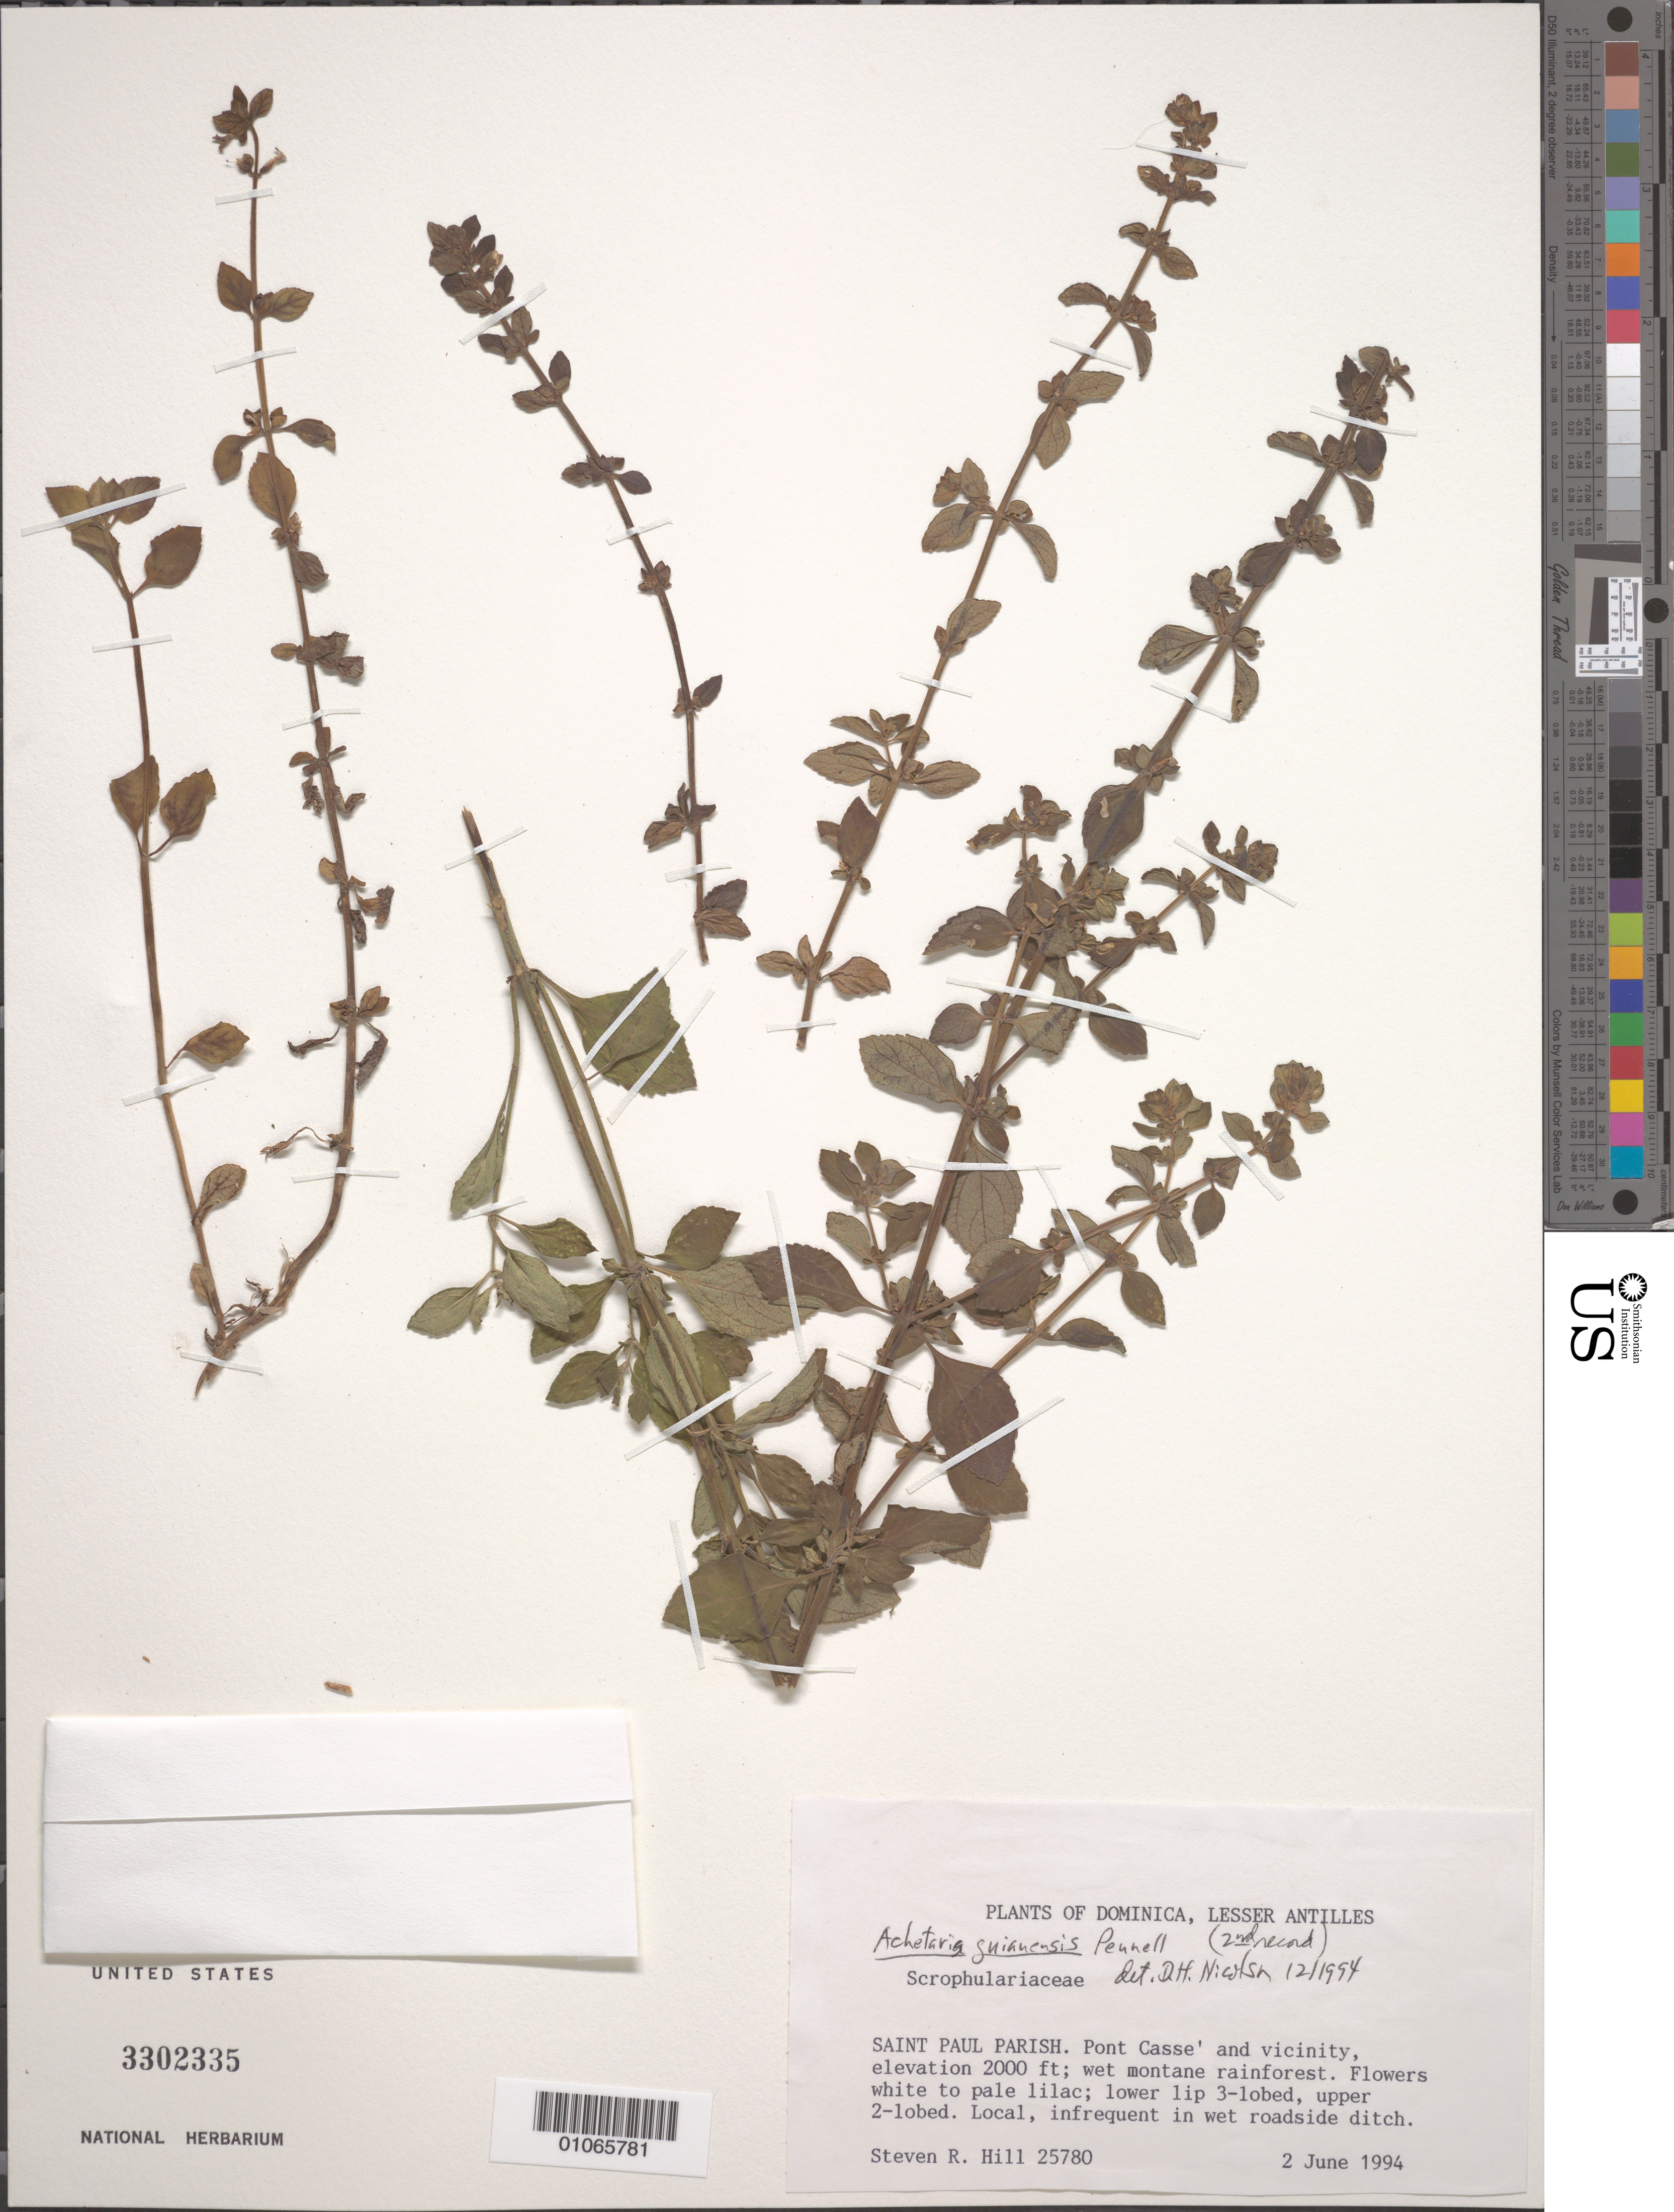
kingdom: Plantae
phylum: Tracheophyta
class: Magnoliopsida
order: Lamiales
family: Plantaginaceae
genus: Matourea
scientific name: Matourea scutellarioides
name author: (Benth.) Colletta & V.C. Souza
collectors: S. R. Hill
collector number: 25780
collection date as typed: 02 Jun 1994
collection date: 1994-06-02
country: Dominica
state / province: St. Paul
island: Dominica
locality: Pont Casse and vicinity, wet montane rainforest. Local, infrequent in wet roadside ditch.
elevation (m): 610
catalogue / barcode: US 3302335